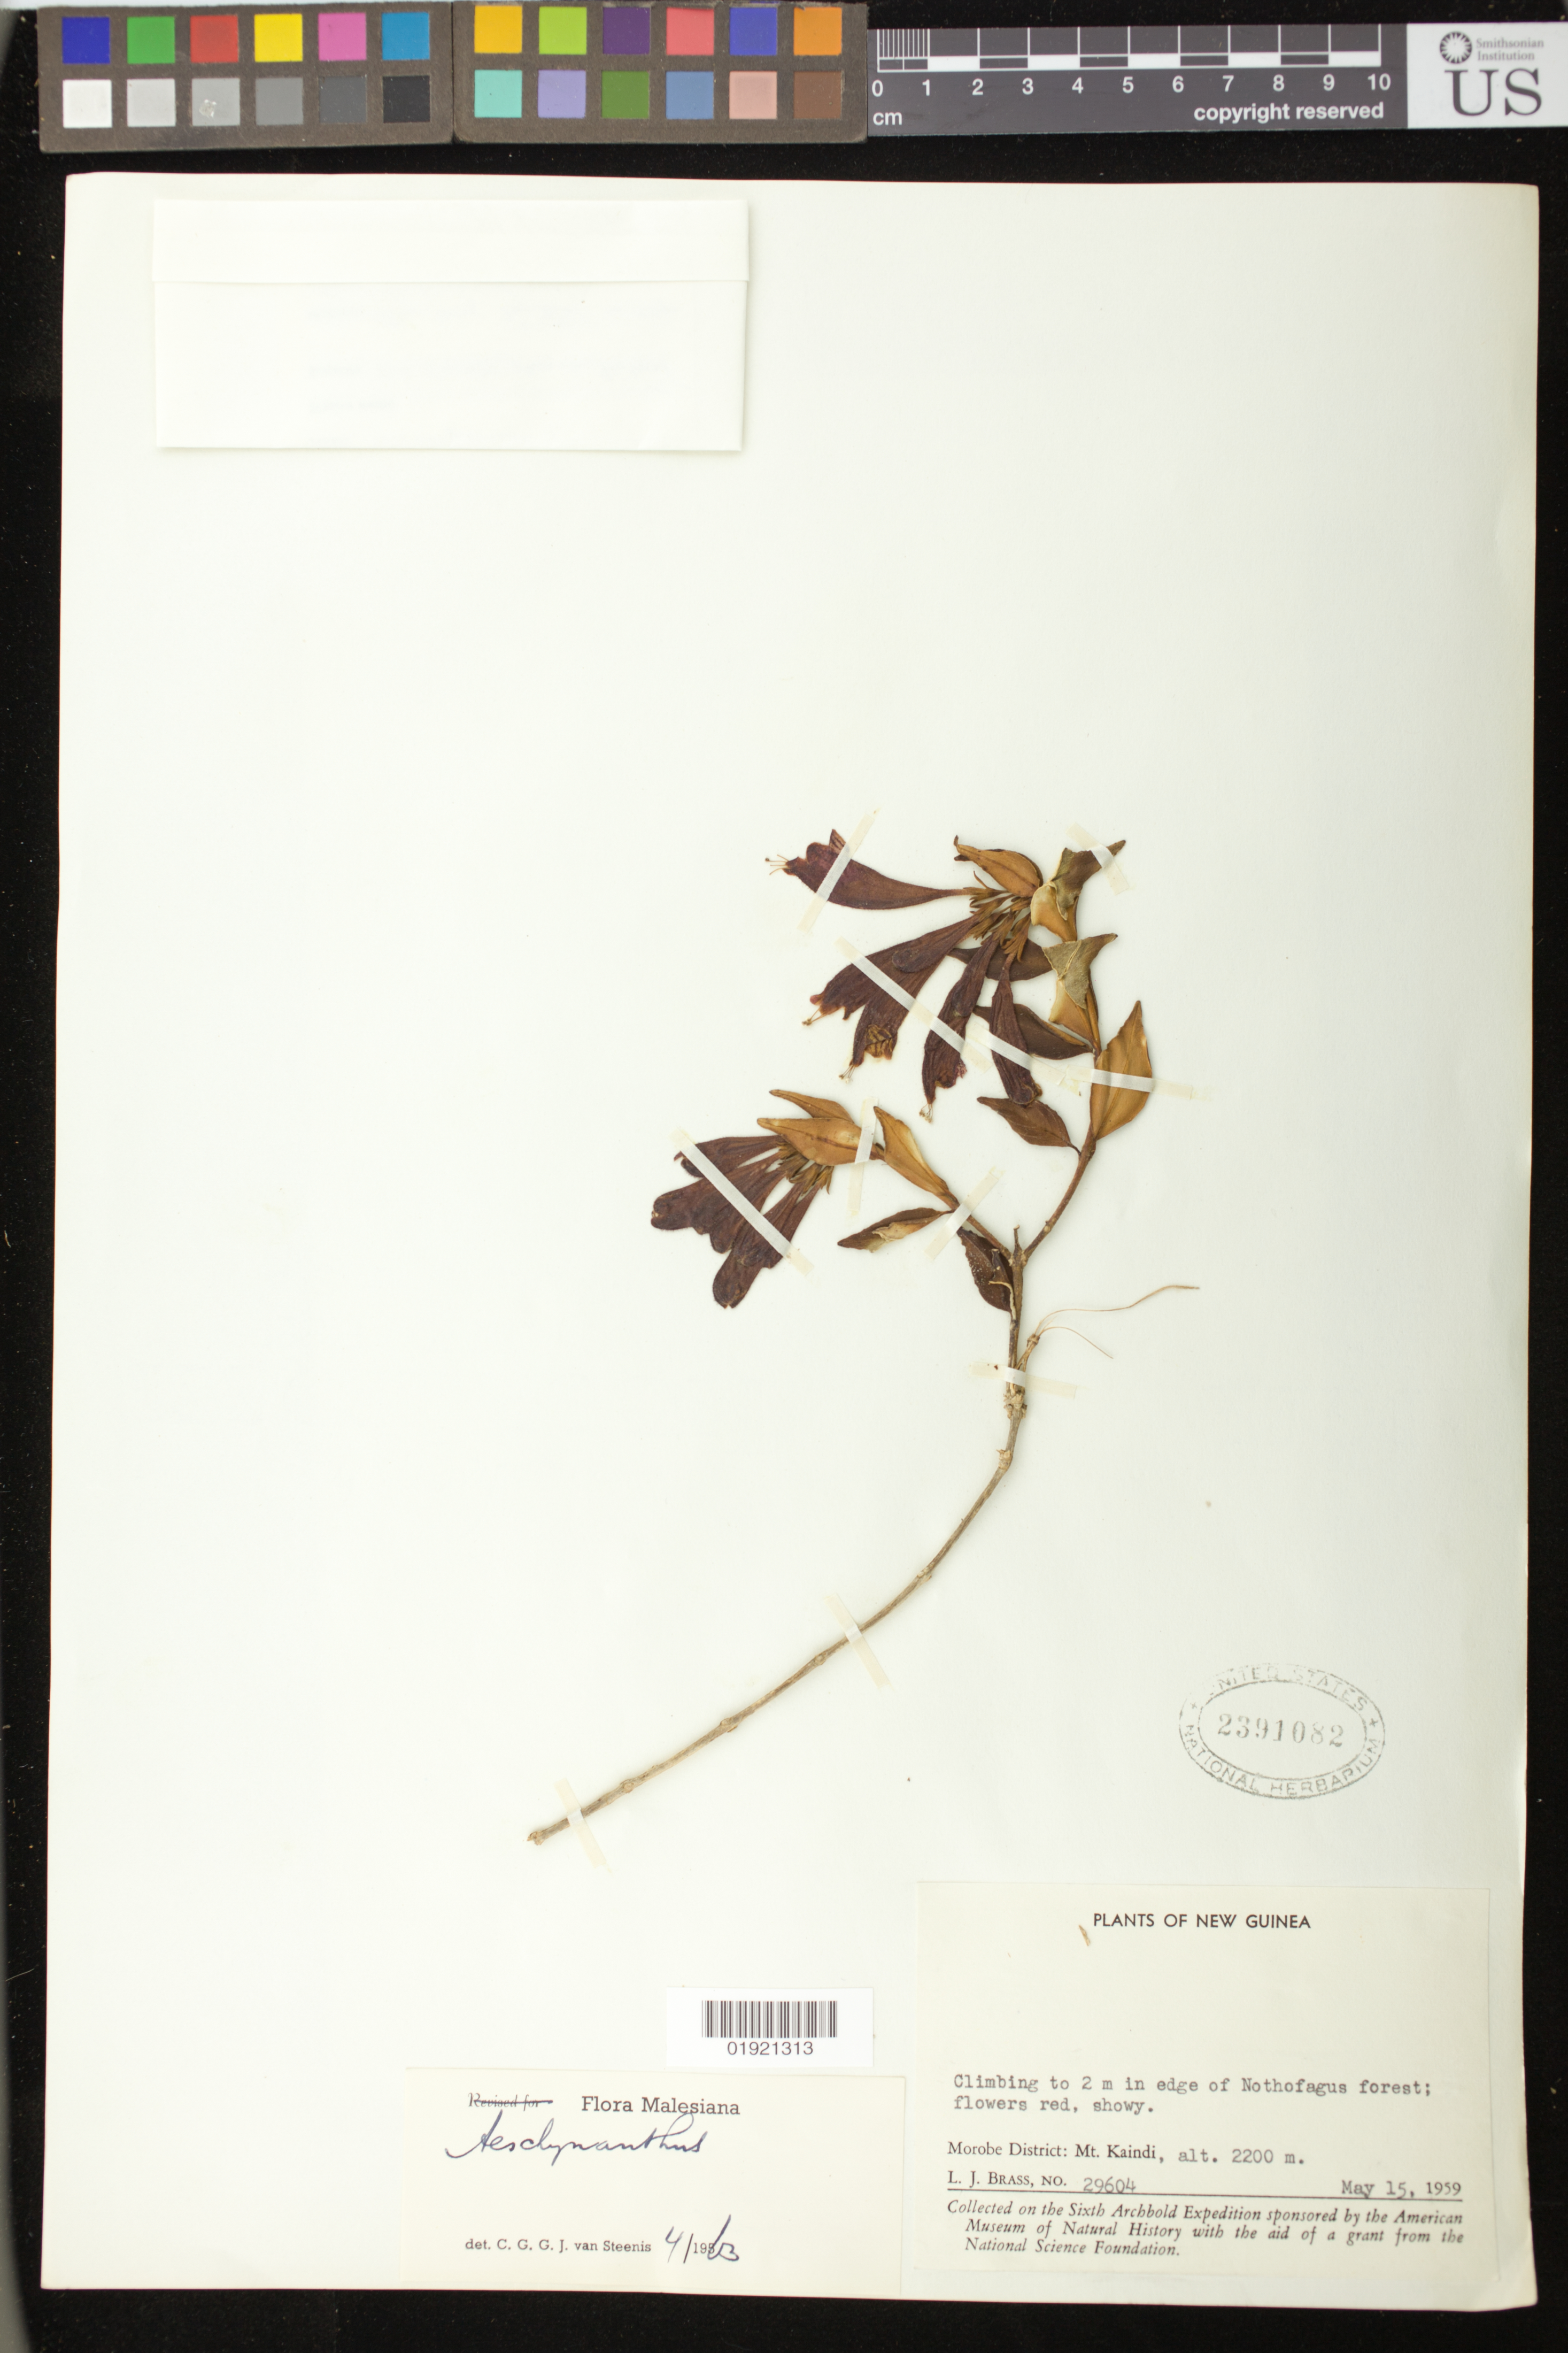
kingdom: Plantae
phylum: Tracheophyta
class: Magnoliopsida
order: Lamiales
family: Gesneriaceae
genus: Aeschynanthus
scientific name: Aeschynanthus sp.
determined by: Steenis, C. G. G. J. van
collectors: L. J. Brass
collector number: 29604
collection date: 1959-05-15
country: Papua New Guinea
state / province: Morobe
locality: Mt. Kaindi.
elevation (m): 2200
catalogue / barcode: US 2391082